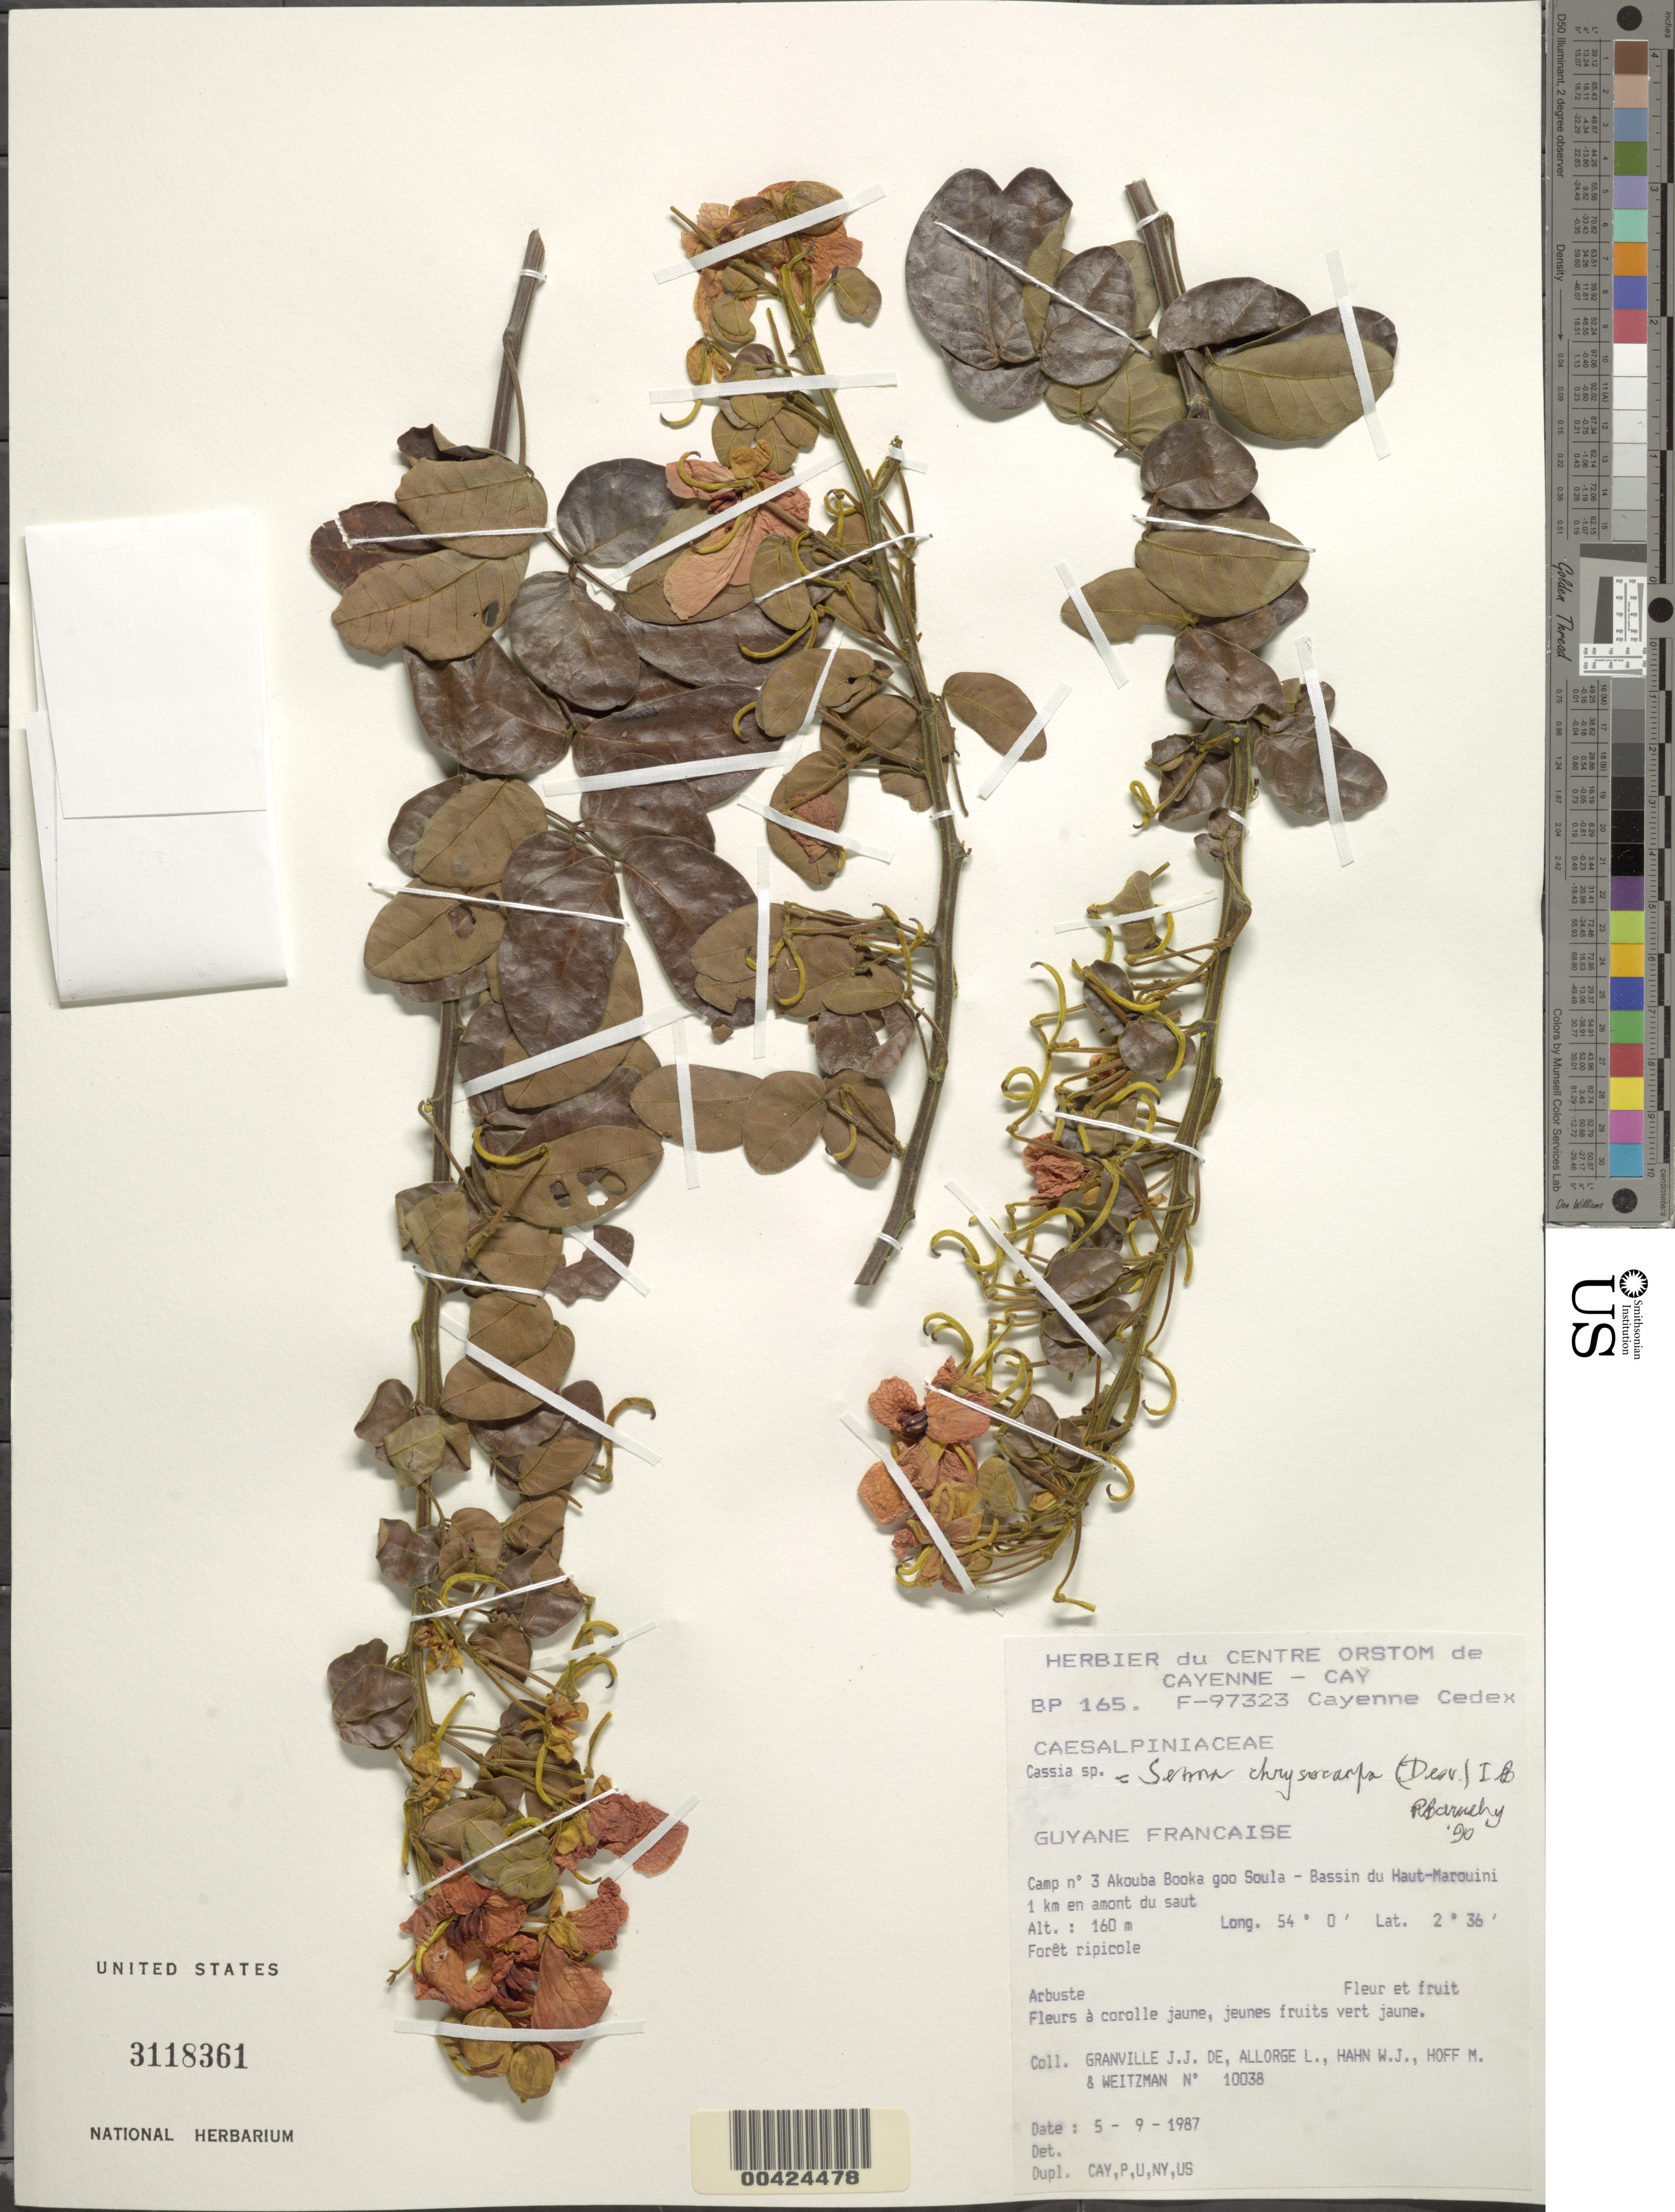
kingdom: Plantae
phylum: Tracheophyta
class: Magnoliopsida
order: Fabales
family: Fabaceae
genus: Senna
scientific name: Senna chrysocarpa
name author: (Desv.) H.S. Irwin & Barneby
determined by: Barneby, Rupert C., (NY)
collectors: J.-J. de Granville, L. Allorge, W. J. Hahn, M. Hoff & A. L. Weitzman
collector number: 10038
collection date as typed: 05 Sep 1987 or 09 May 1987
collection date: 1987-05-09 or 1987-09-05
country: French Guiana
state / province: Saint-Laurent-du-Maroni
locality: Camp 3 akouba booka goo soula - bassin du haut - marouini 1 km en amont du saut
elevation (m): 160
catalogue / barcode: US 3118361